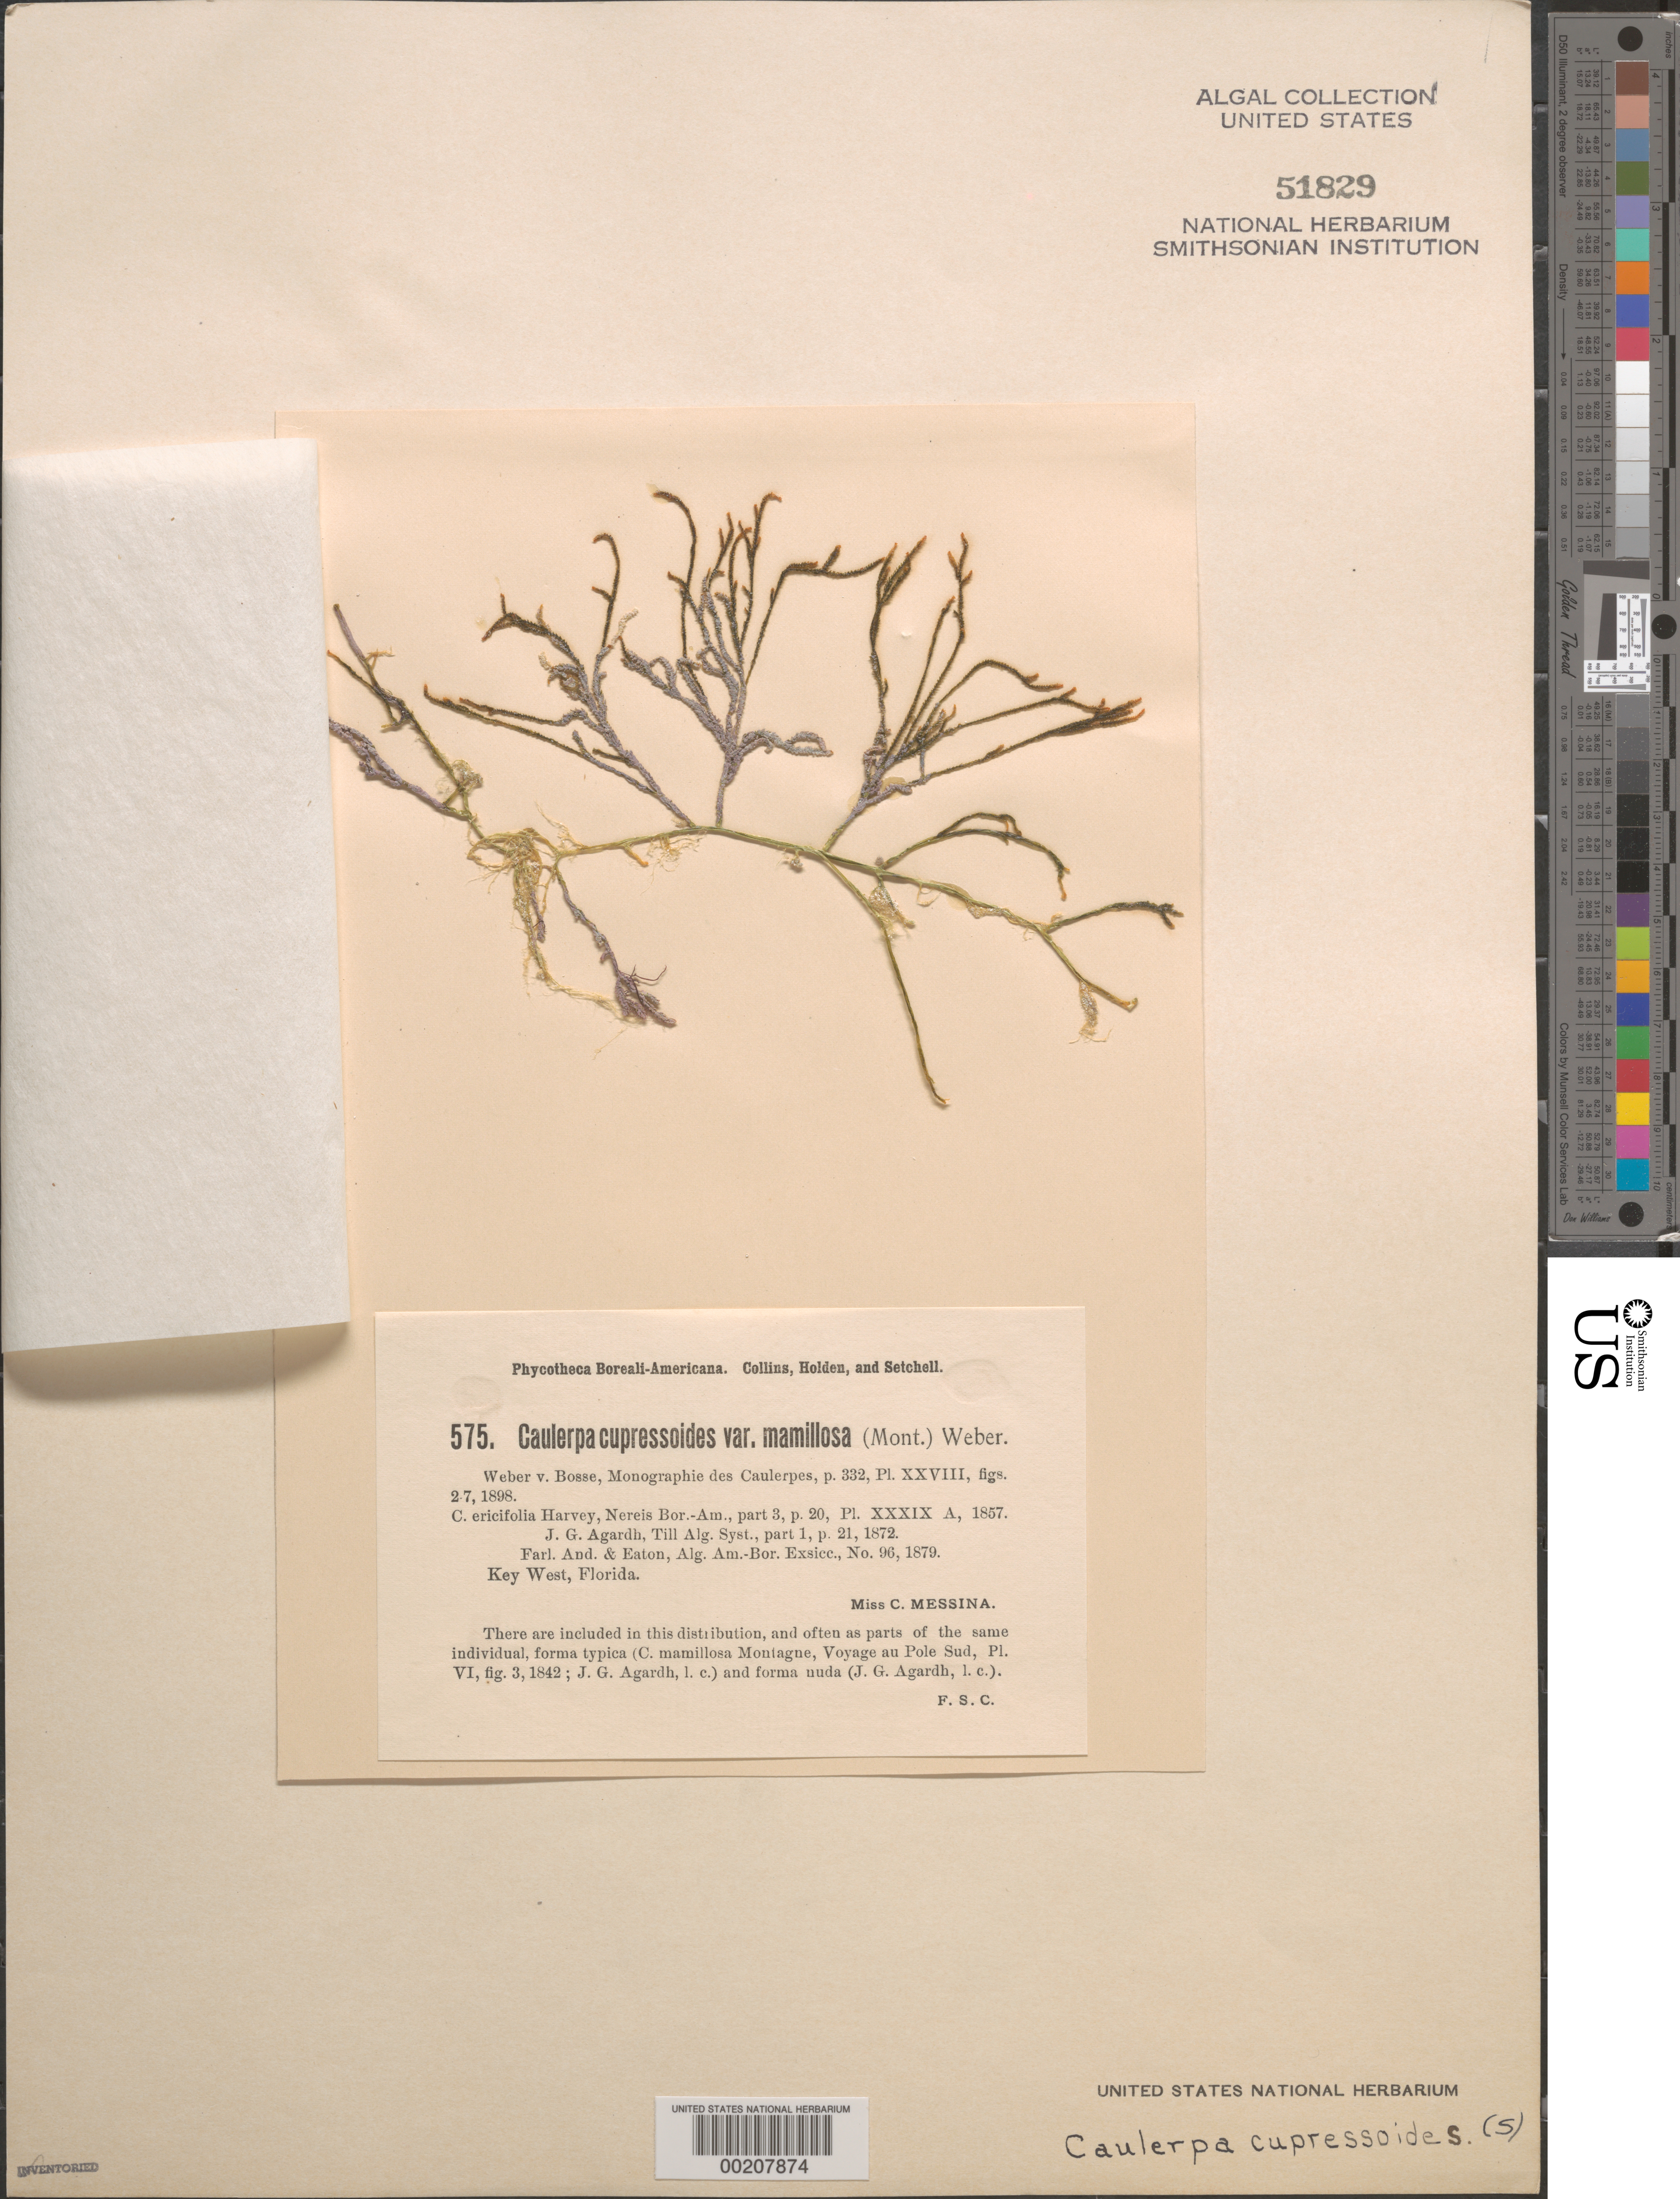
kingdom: Plantae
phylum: Chlorophyta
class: Ulvophyceae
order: Bryopsidales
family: Caulerpaceae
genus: Caulerpa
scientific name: Caulerpa cupressoides var. mamillosa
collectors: C. Messina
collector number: PB-A 575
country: United States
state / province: Florida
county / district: Monroe County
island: Key West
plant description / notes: Collins, Holden & Setchell, Phycotheca Boreali-Americana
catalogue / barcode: US 51829